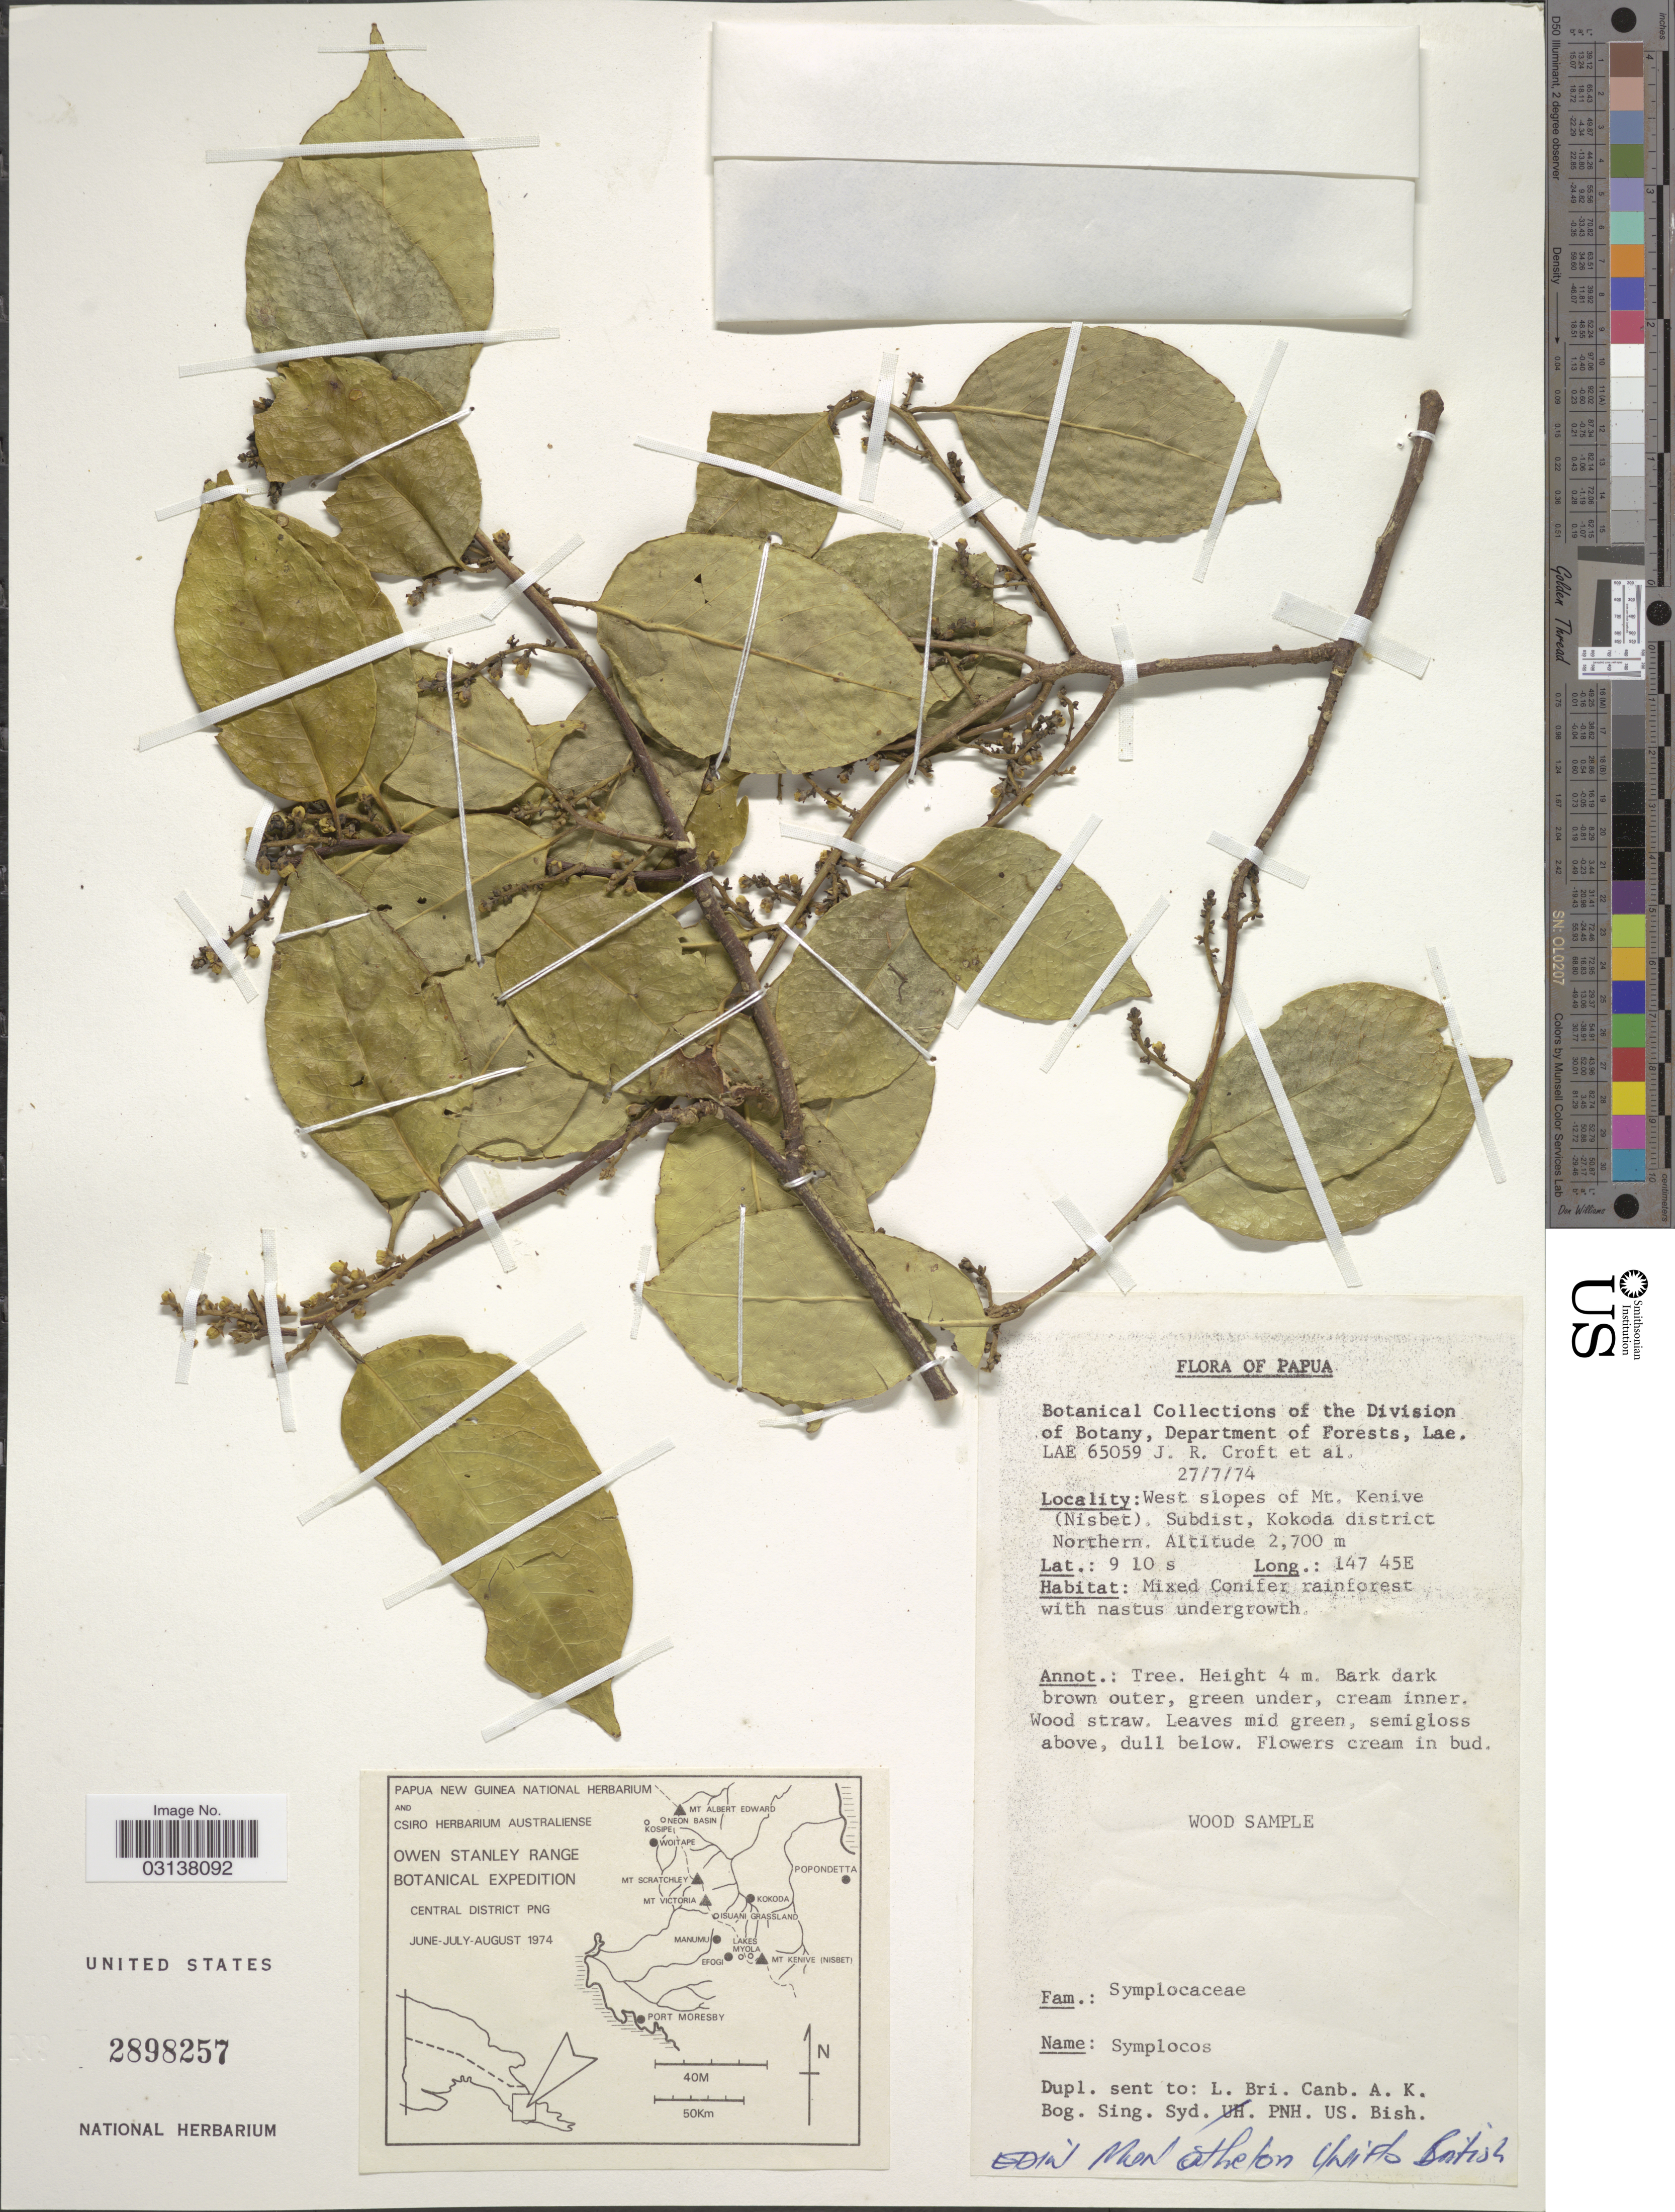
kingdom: Plantae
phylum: Tracheophyta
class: Magnoliopsida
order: Ericales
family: Symplocaceae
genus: Symplocos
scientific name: Symplocos cochinchinensis var. pedicellata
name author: Noot.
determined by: Nooteboom, H. P.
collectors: J. R. Croft & et al.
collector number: LAE65059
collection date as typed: Transcribed d/m/y: 27/7/74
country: Papua New Guinea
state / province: Northern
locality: Papua. West slopes of Mt. Kenive (Nisbet), Subdist, Kokoda district Northern.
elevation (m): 2700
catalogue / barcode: US 2898257